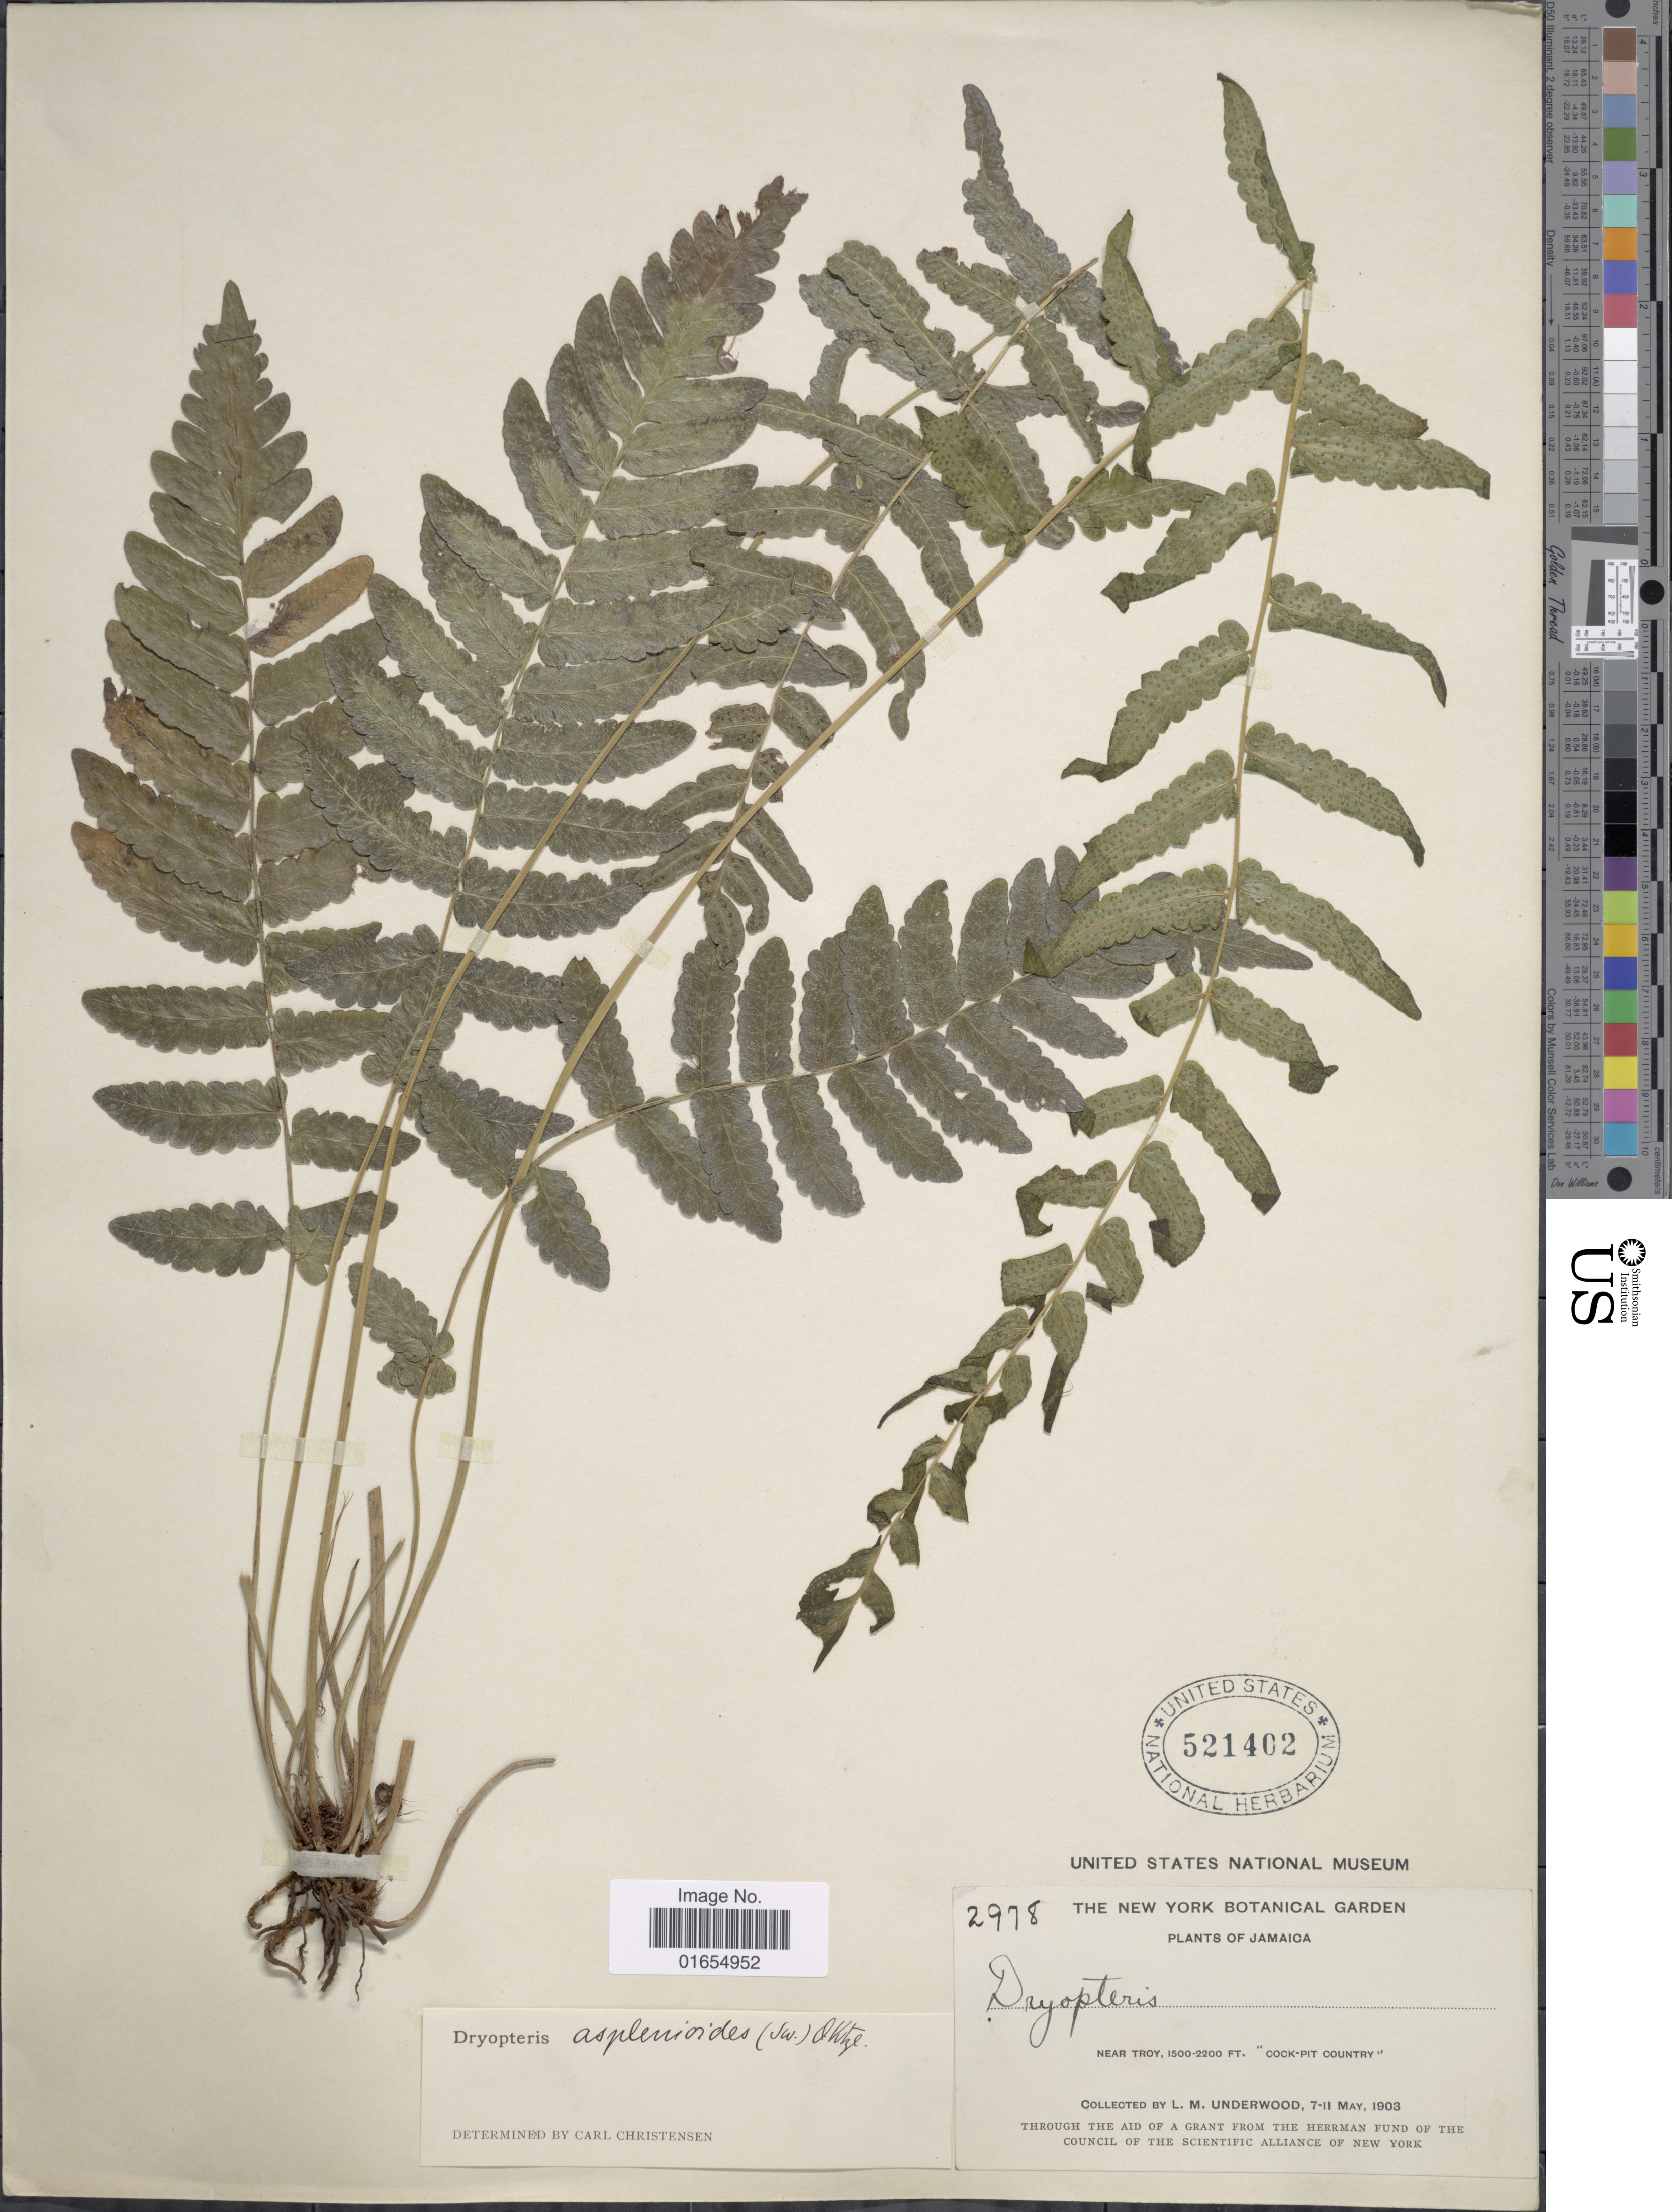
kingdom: Plantae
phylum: Tracheophyta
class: Polypodiopsida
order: Polypodiales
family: Thelypteridaceae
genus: Goniopteris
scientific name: Goniopteris retroflexa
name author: (L.) Pic. Serm.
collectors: L. M. Underwood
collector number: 2978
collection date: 1903-05-07/1903-05-11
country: Jamaica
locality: Near Troy, "Cock-Pit Country"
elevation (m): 457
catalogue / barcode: US 521402